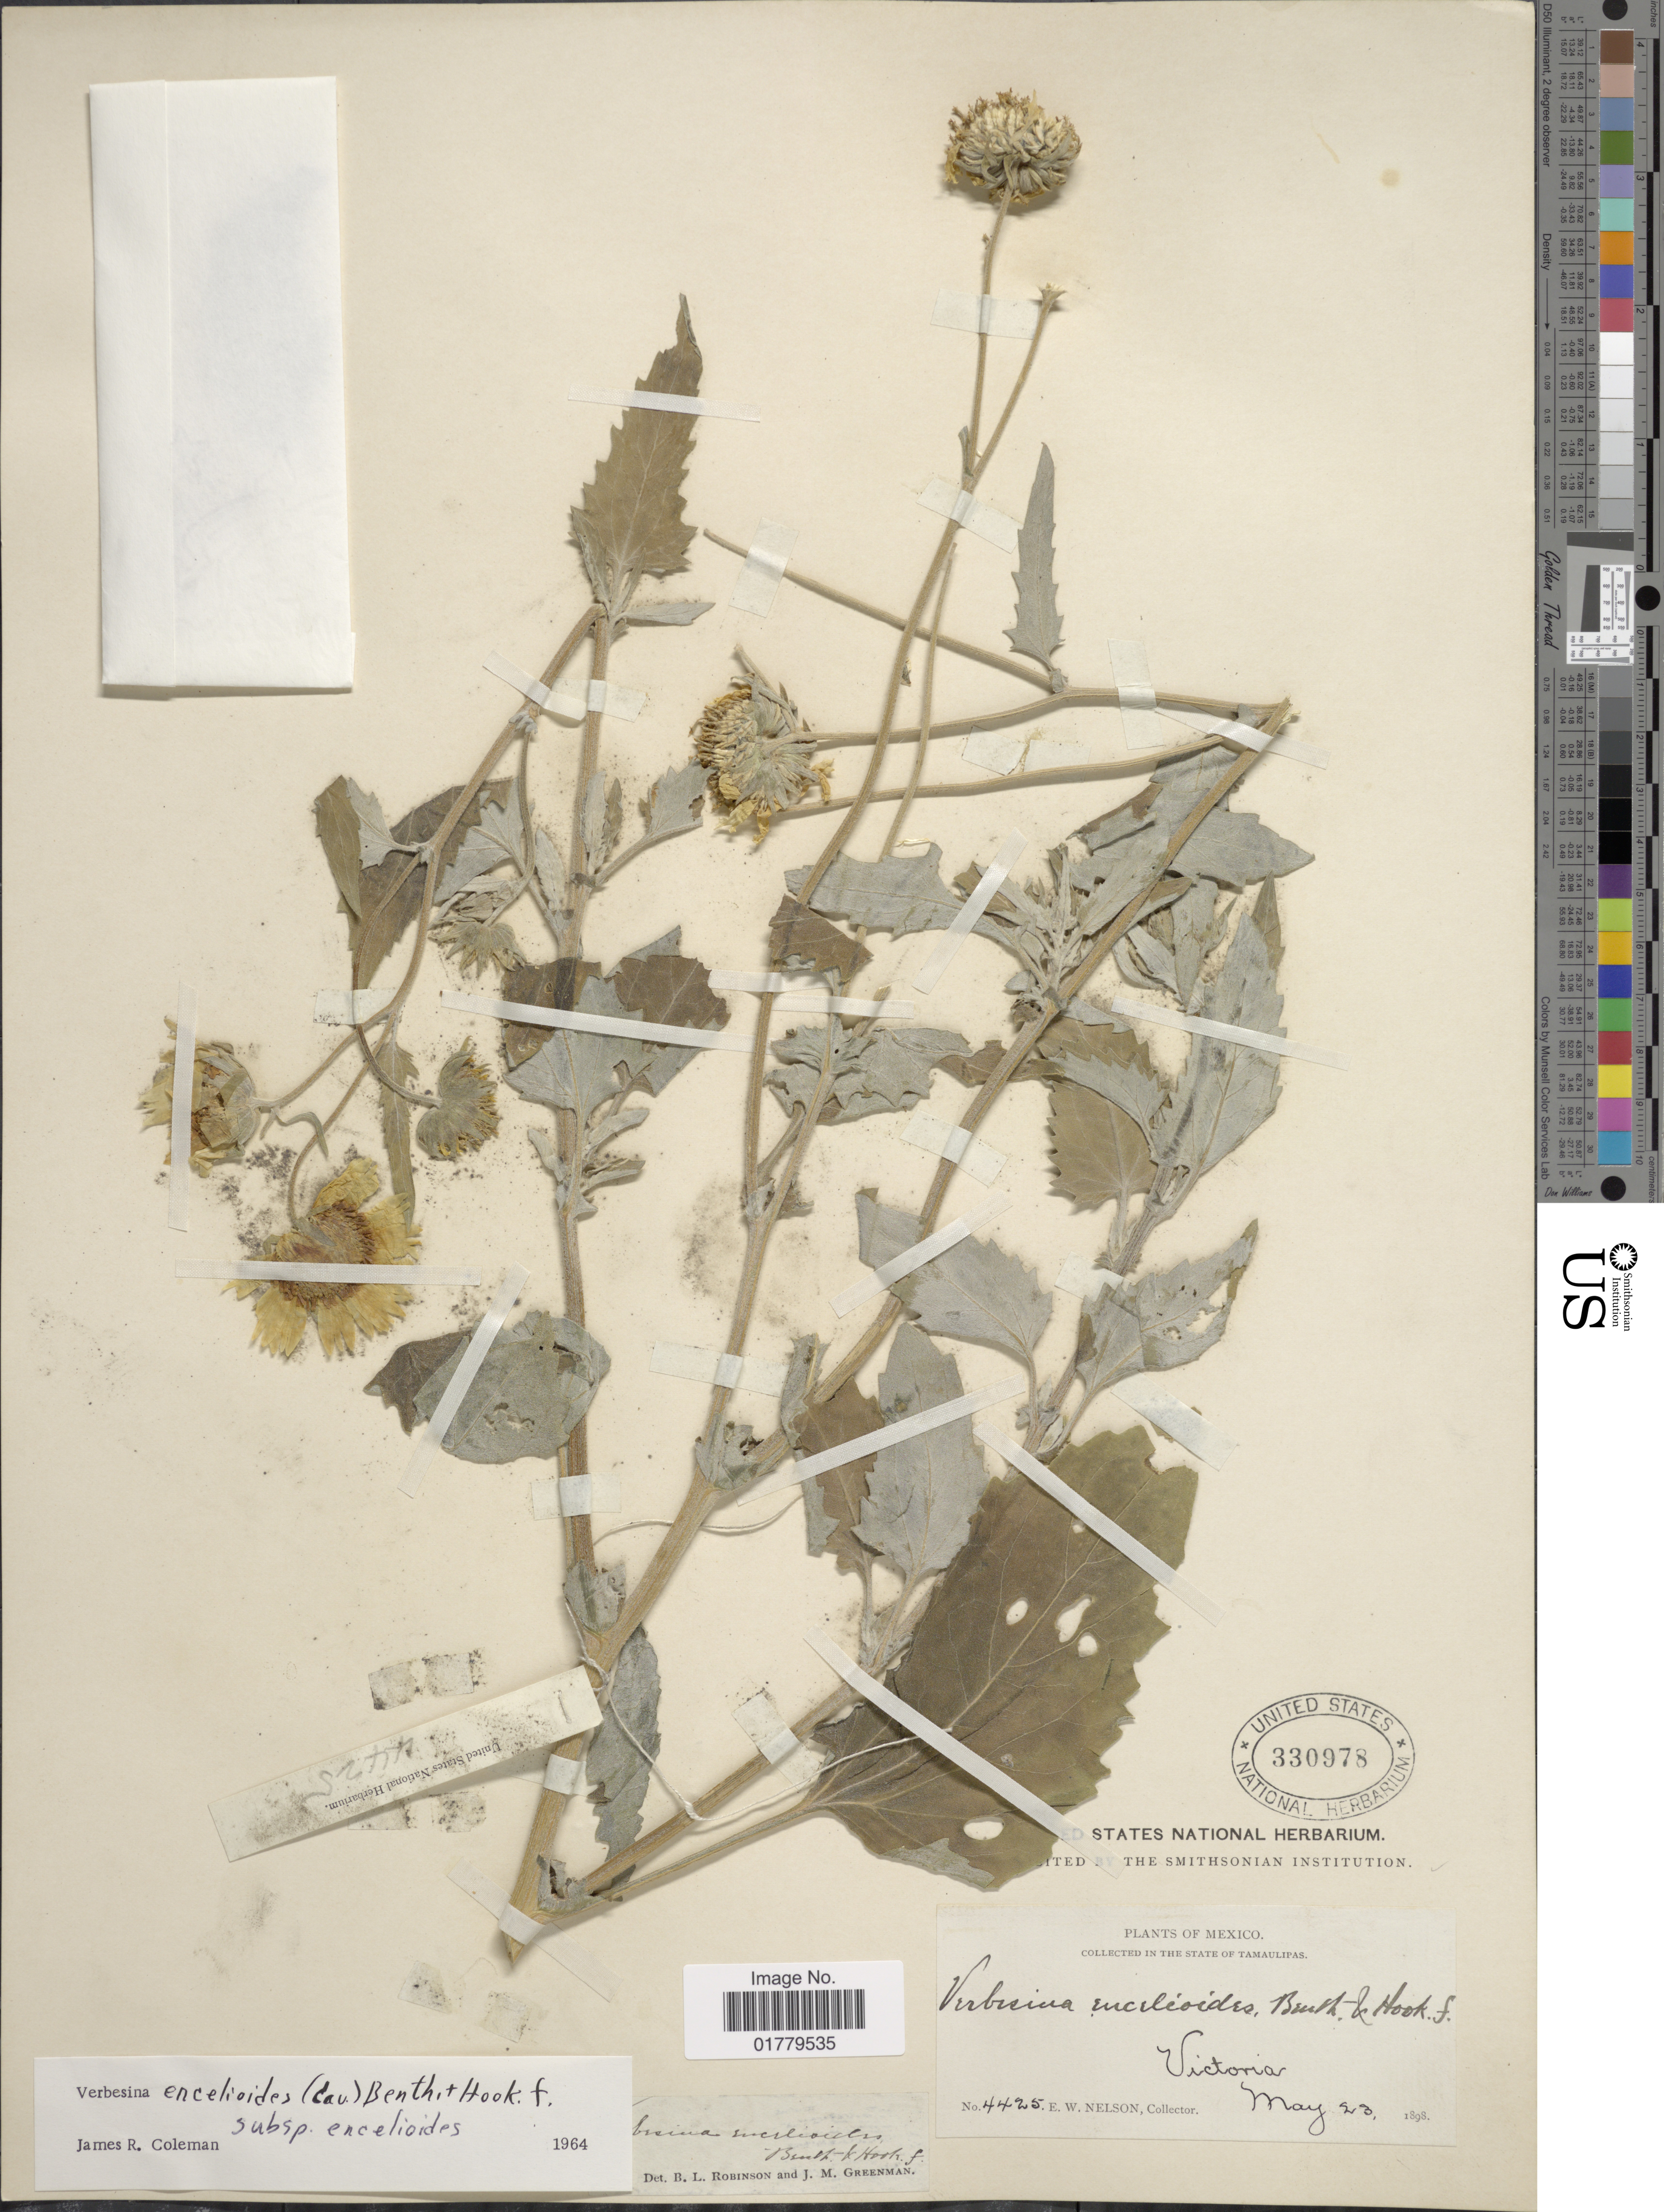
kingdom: Plantae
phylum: Tracheophyta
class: Magnoliopsida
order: Asterales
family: Asteraceae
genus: Verbesina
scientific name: Verbesina encelioides subsp. encelioides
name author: (Cav.) Benth. & Hook.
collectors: E. W. Nelson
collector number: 4425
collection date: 1898-05-23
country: Mexico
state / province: Tamaulipas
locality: In the state of Tamaulipas. Victoria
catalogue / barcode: US 330978